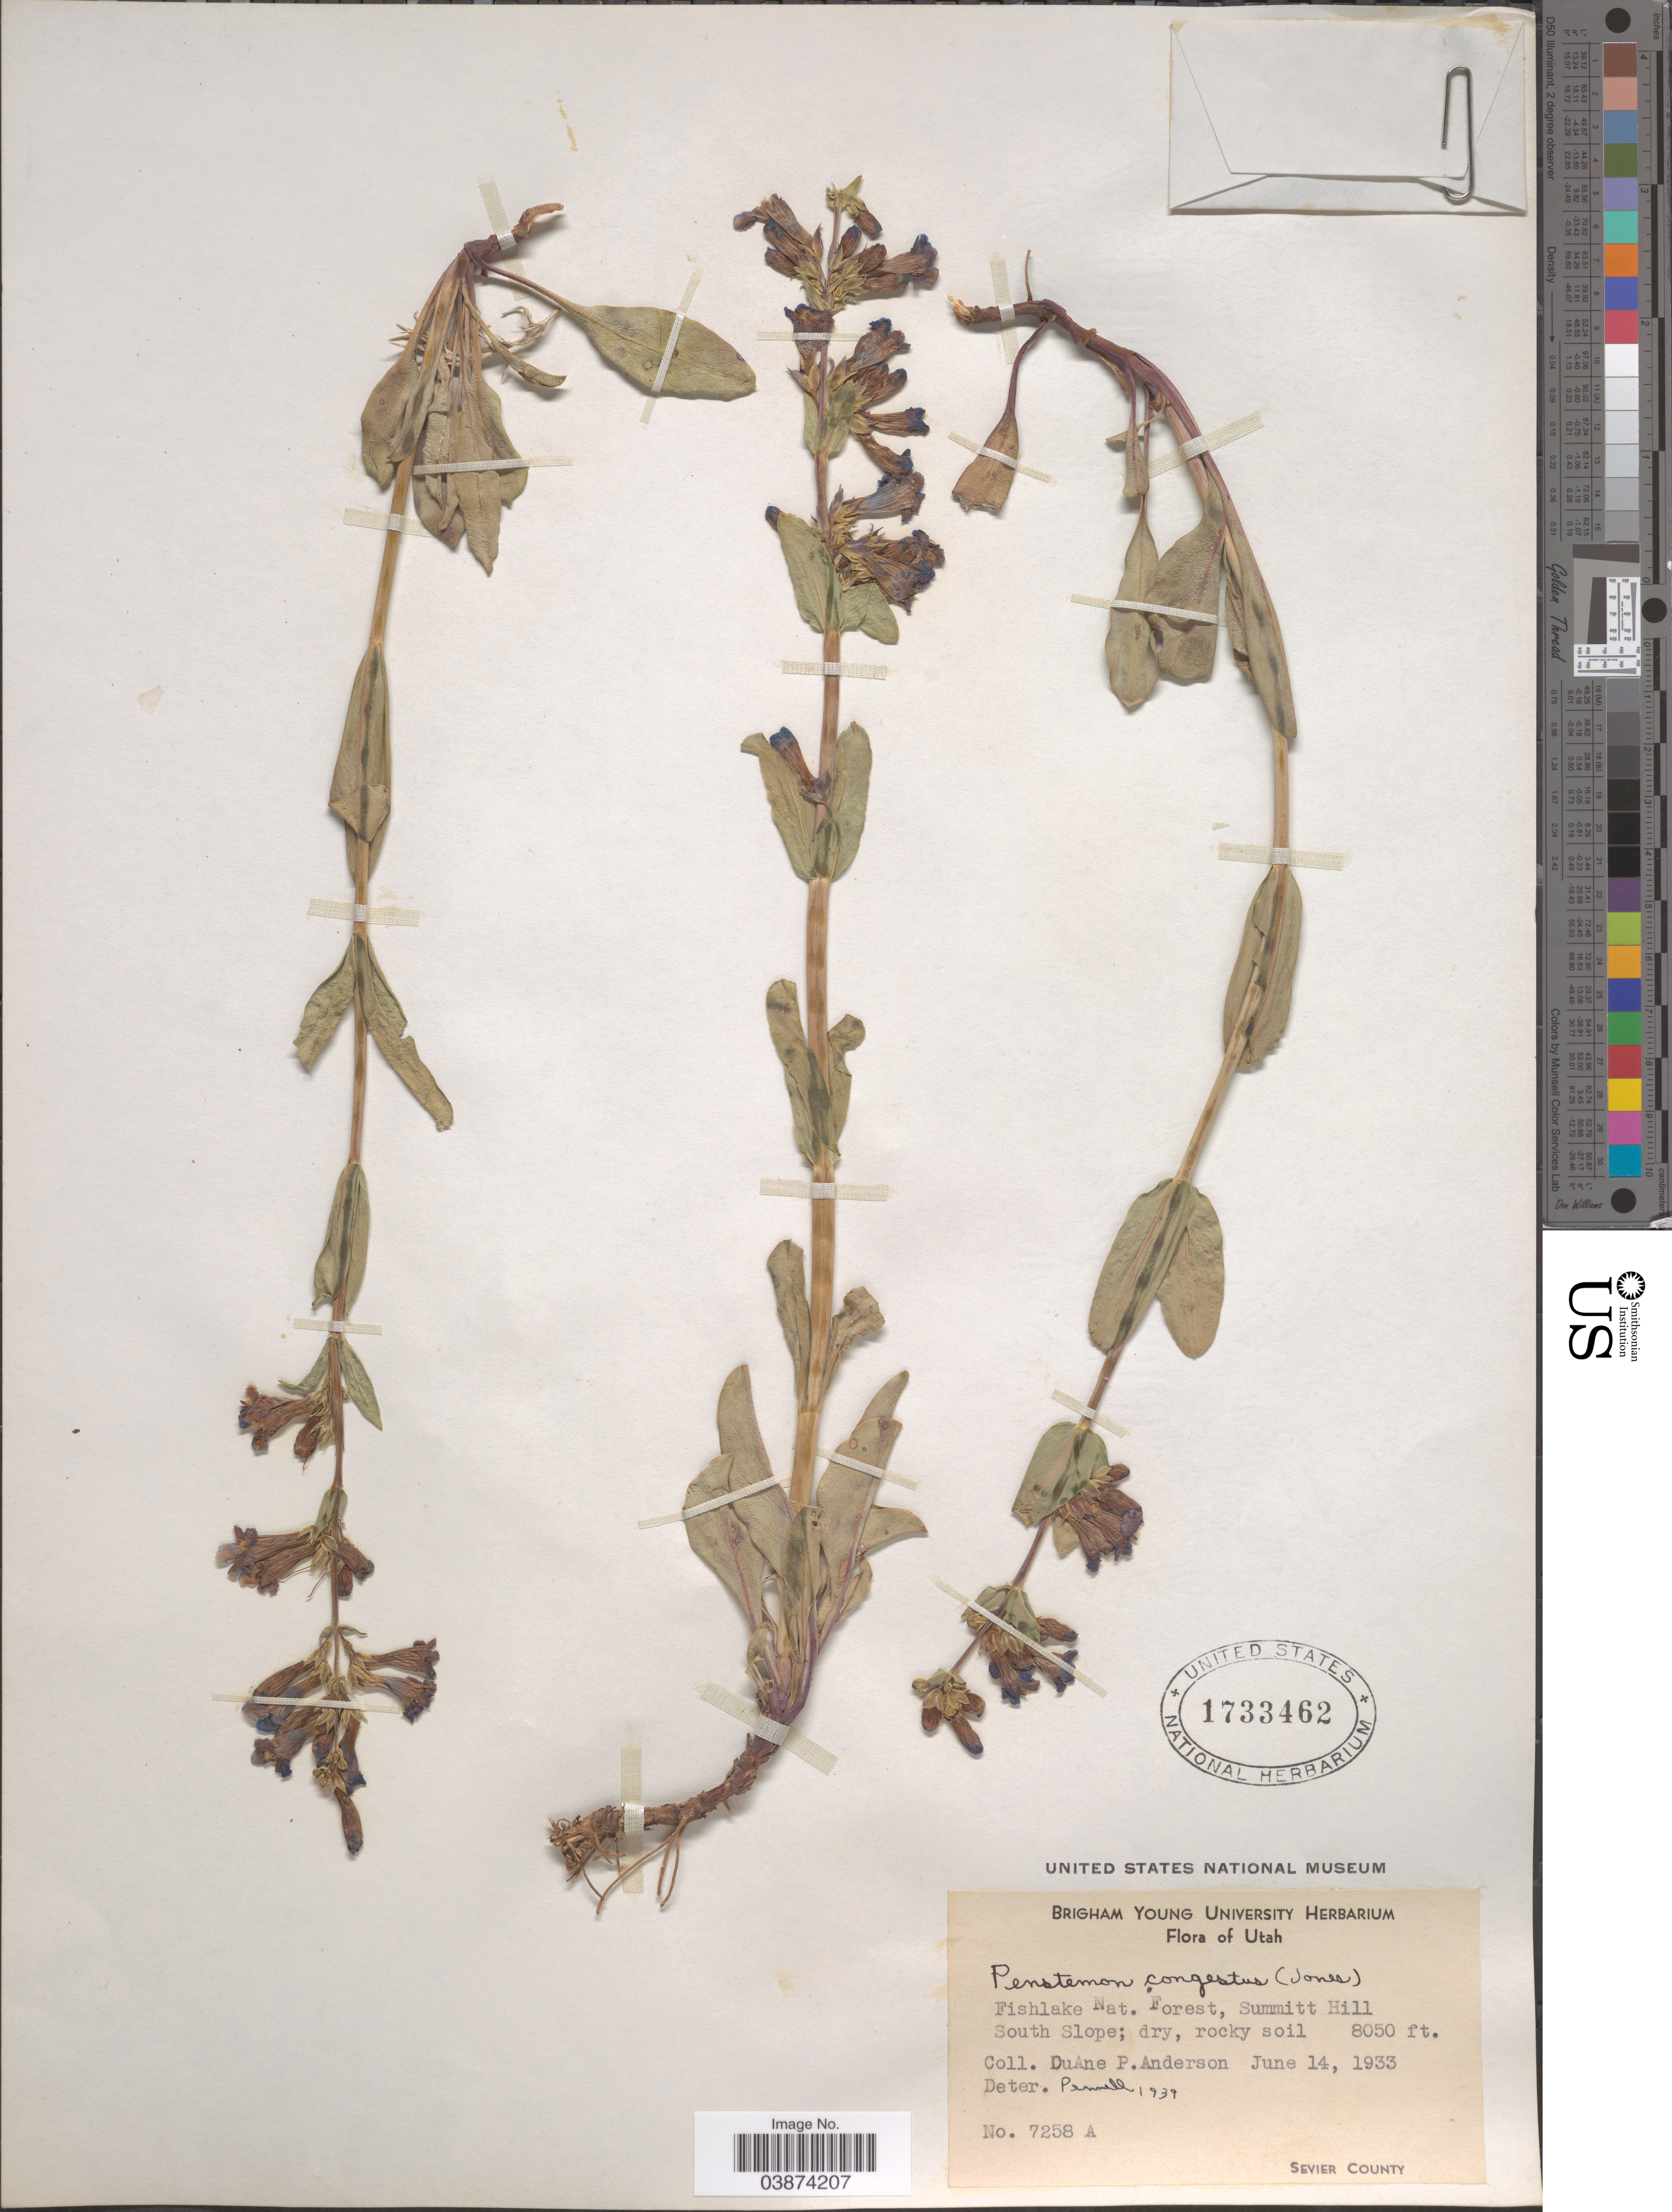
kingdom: Plantae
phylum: Tracheophyta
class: Magnoliopsida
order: Lamiales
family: Plantaginaceae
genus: Penstemon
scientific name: Penstemon congestus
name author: (M.E. Jones) Pennell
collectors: D. Anderson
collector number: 7258A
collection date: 1933-06-14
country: United States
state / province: Utah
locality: Fishlake Nat. Forest, Summit Hill South slope. Sevier County.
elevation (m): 2454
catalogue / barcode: US 1733462